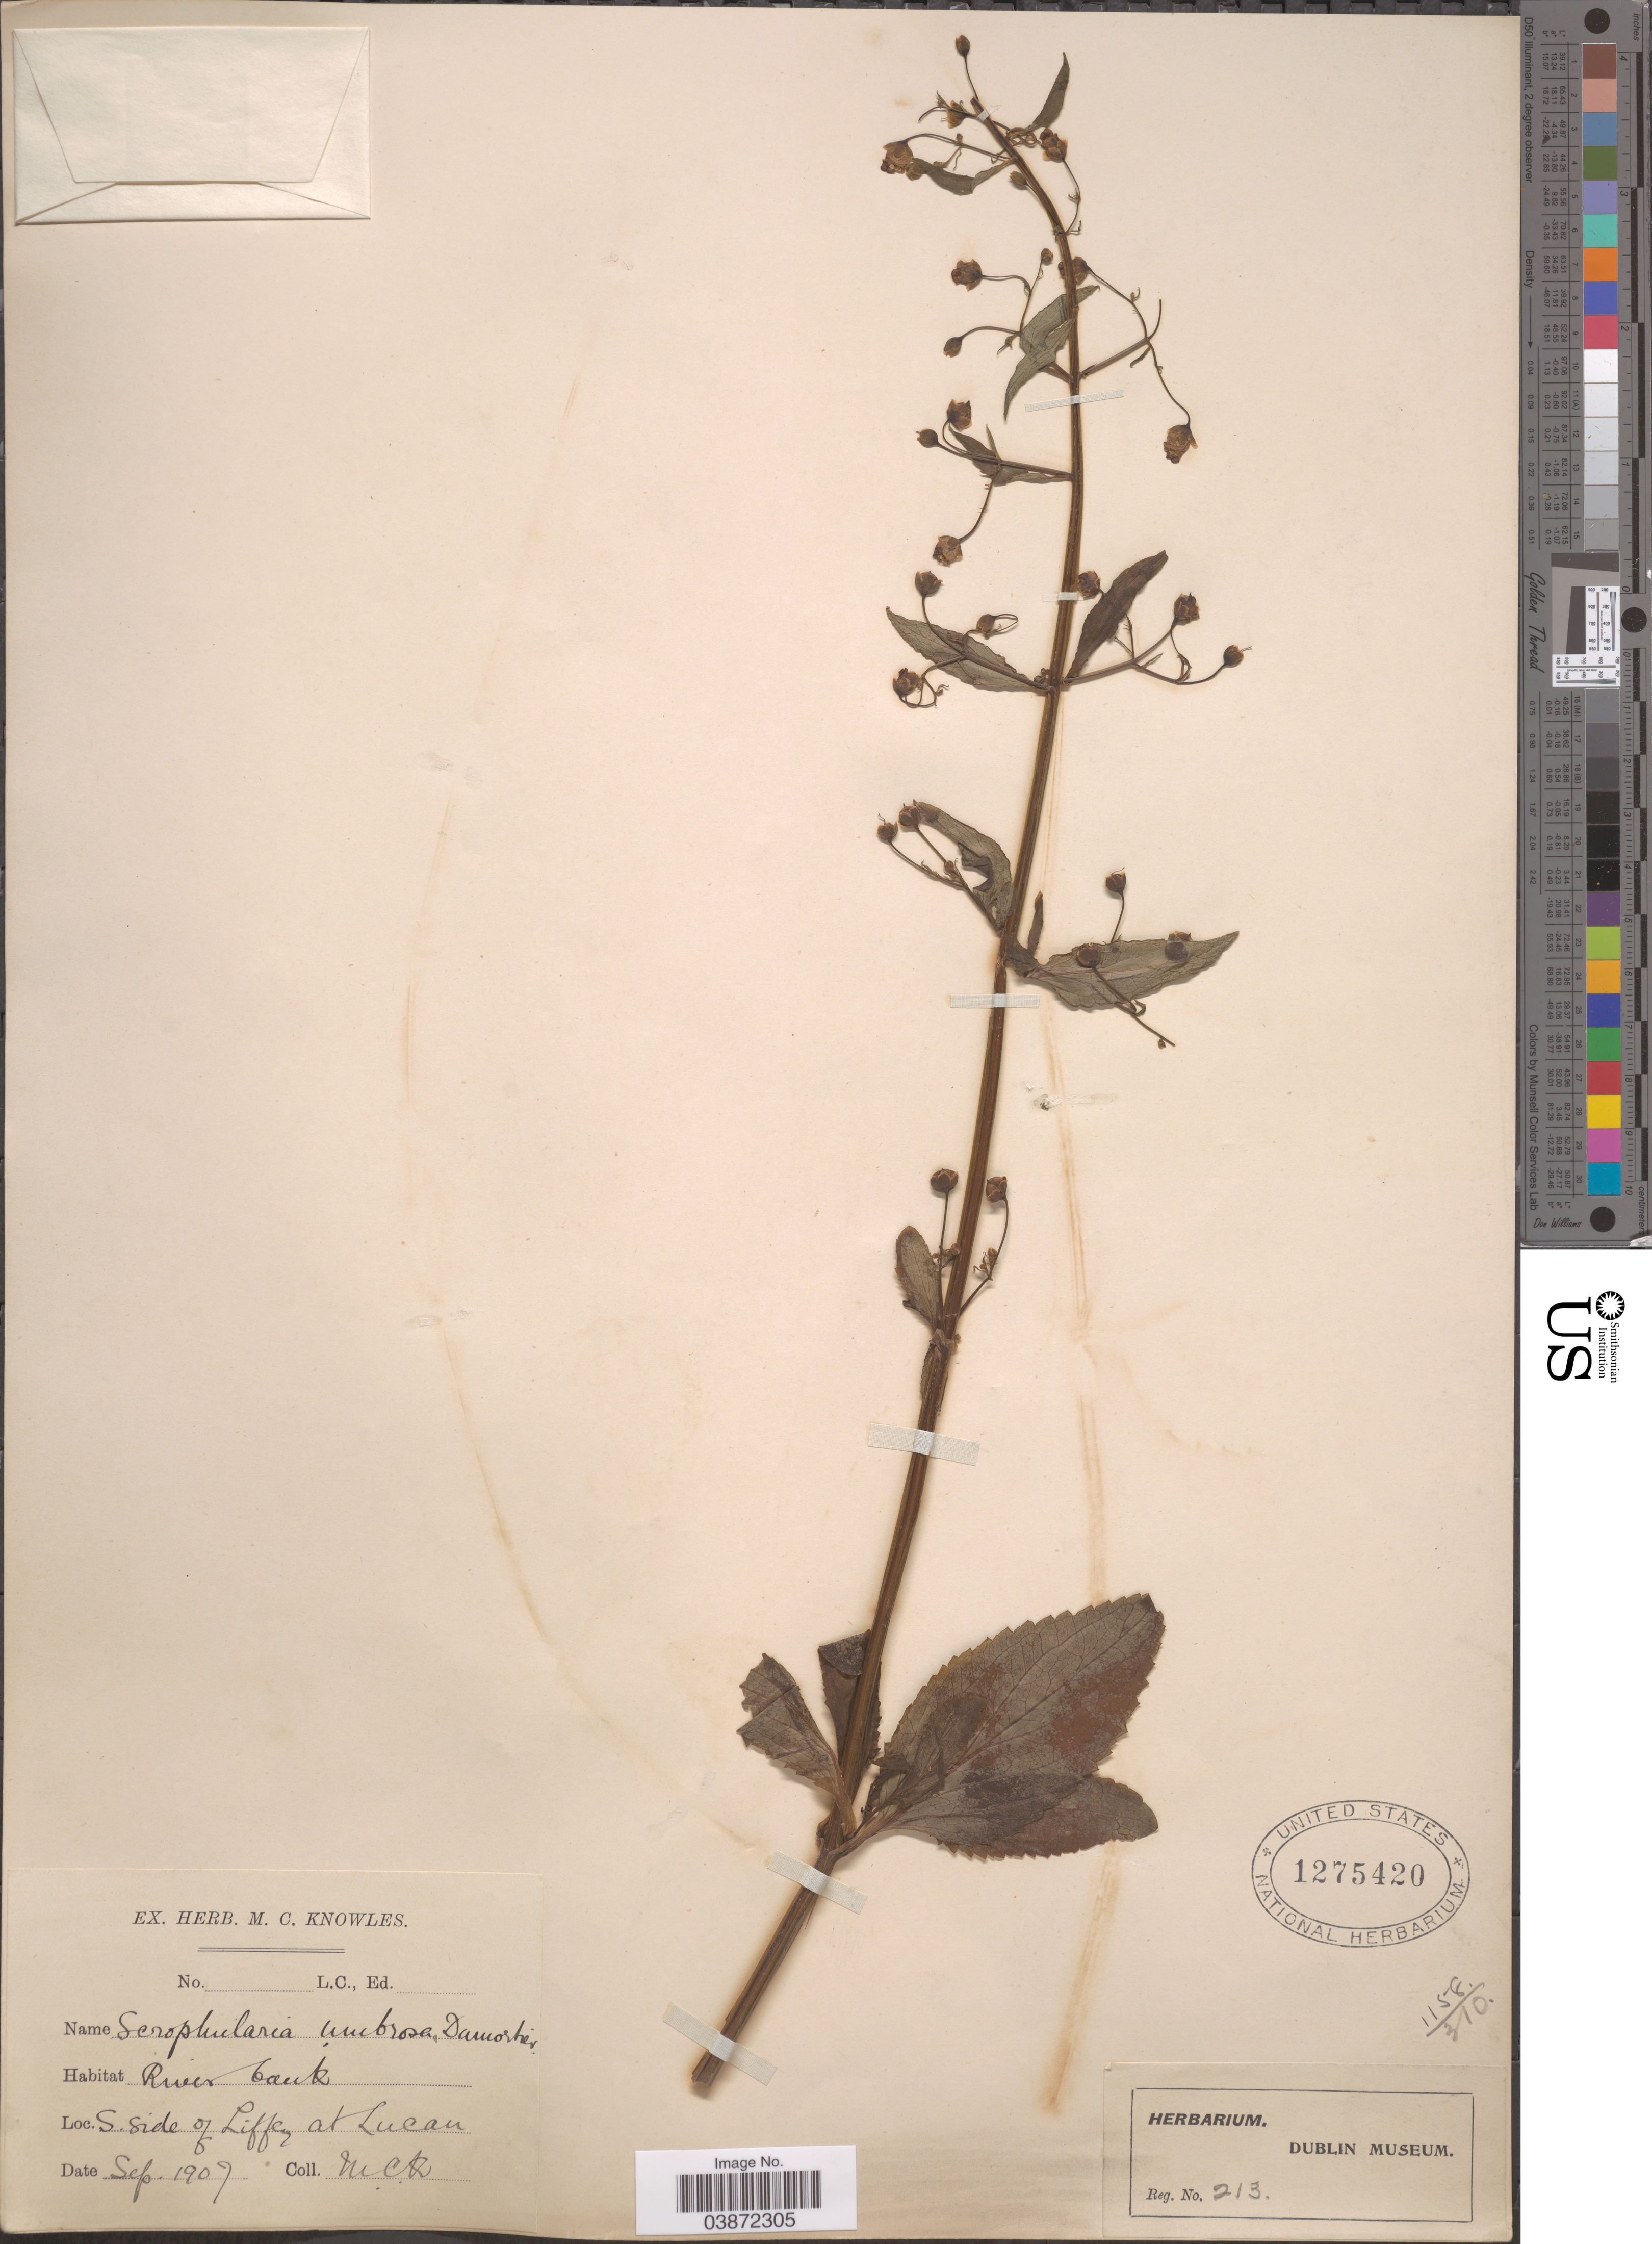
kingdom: Plantae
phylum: Tracheophyta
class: Magnoliopsida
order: Lamiales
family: Scrophulariaceae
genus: Scrophularia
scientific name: Scrophularia umbrosa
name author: Dumort.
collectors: M. C. Knowles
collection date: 1907-09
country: Ireland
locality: S. side of Liffey at Lucan.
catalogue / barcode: US 1275420